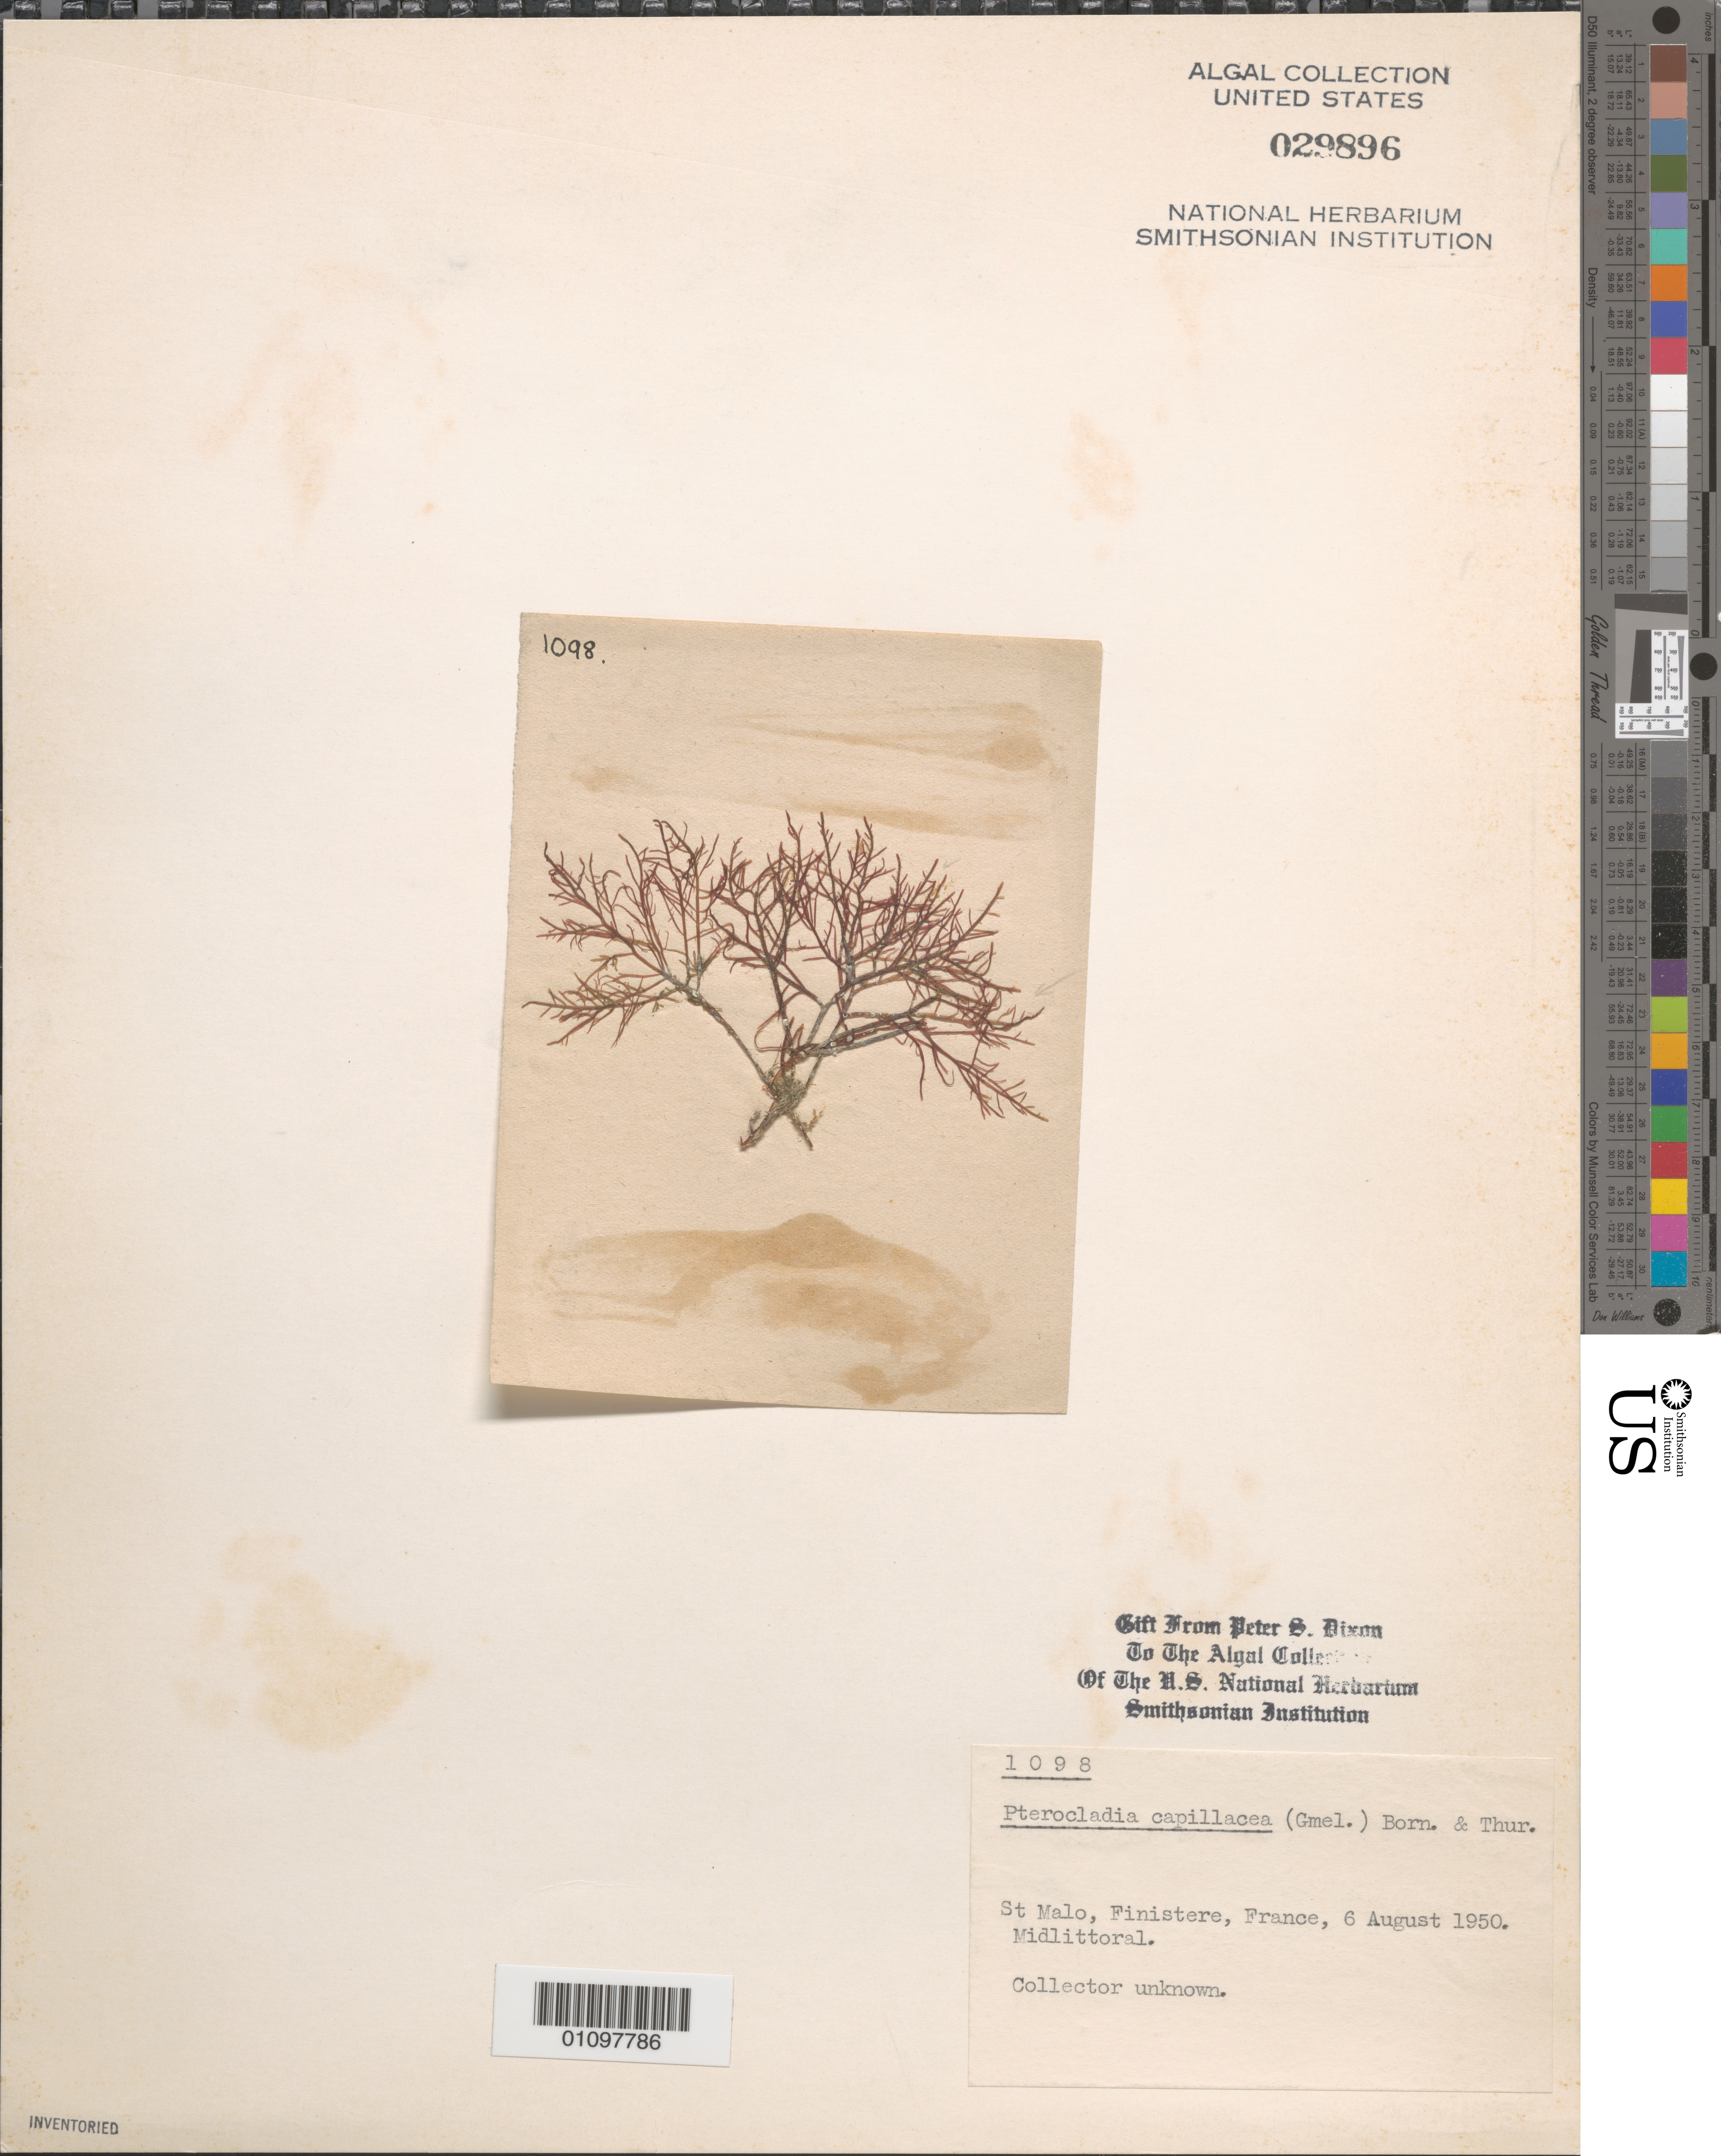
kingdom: Plantae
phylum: Rhodophyta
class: Florideophyceae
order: Gelidiales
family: Pterocladiaceae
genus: Pterocladiella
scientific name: Pterocladiella capillacea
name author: (S.G. Gmel.) Santelices & Hommers.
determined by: Algae name updating Project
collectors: P. S. Dixon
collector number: PSD 1098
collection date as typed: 06 Aug 1950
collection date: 1950-08-06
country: France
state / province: Bretagne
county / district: Finistère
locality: Saint Malo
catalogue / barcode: US 29896